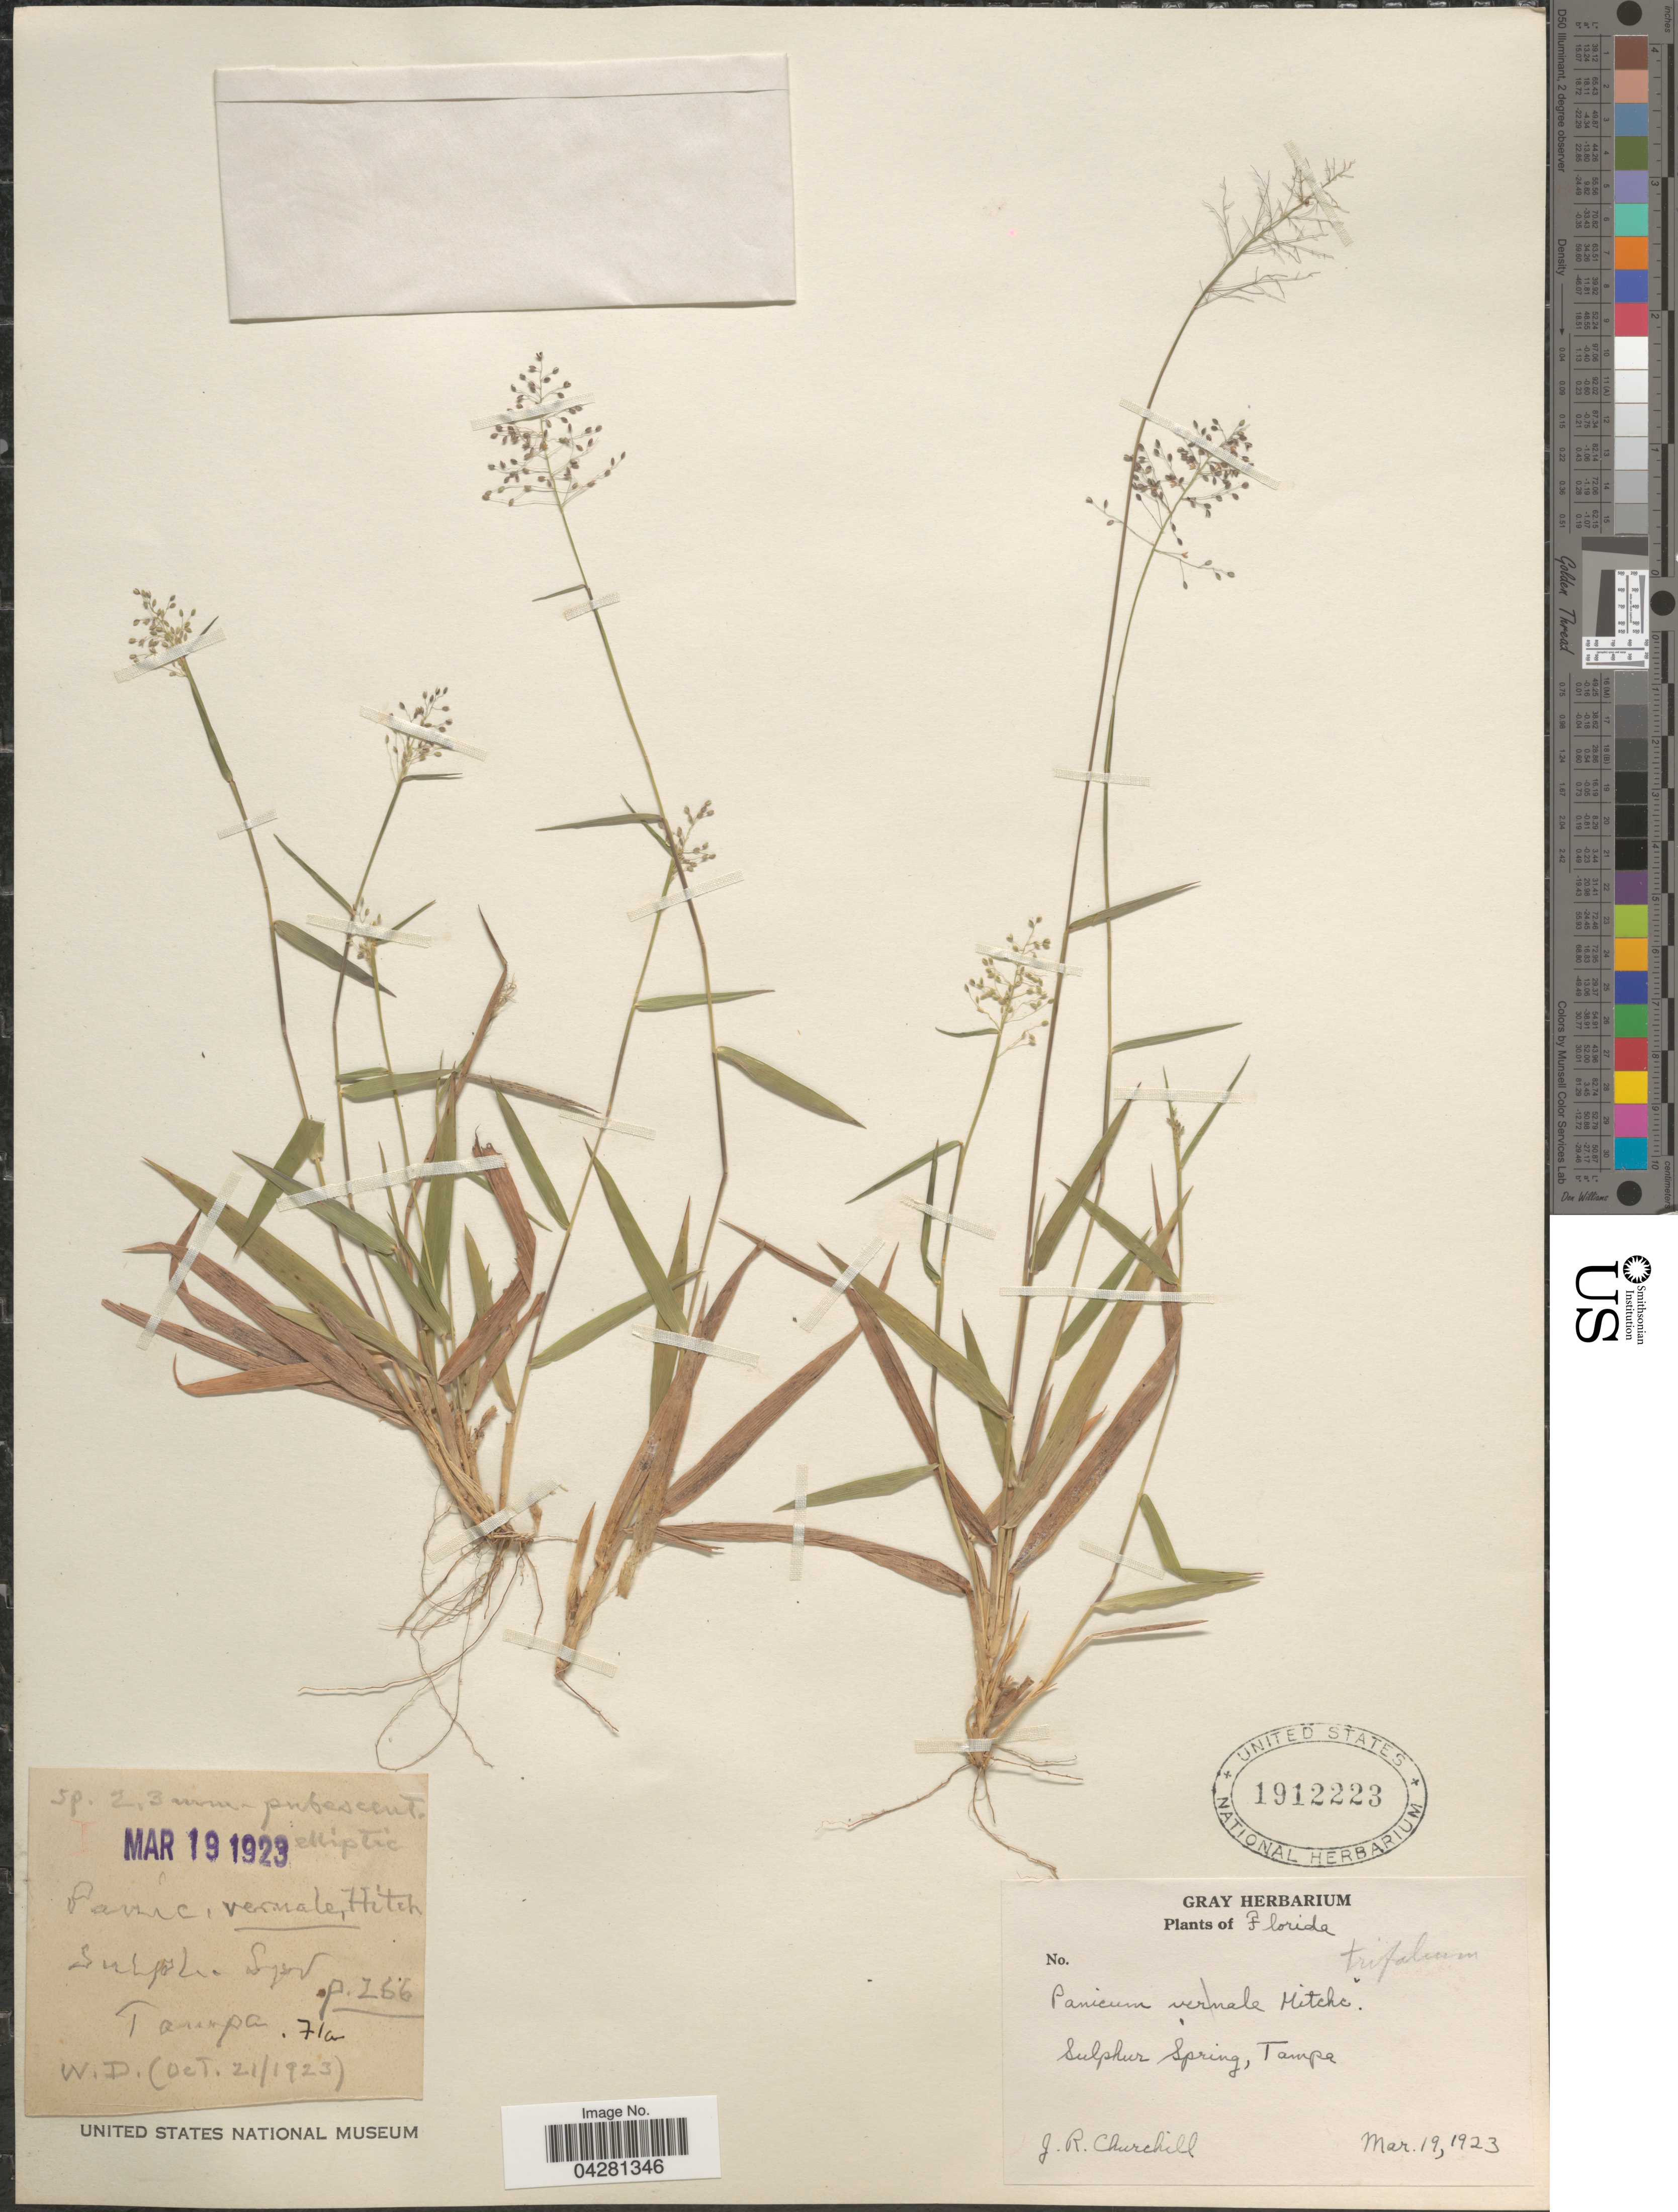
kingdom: Plantae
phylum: Tracheophyta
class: Liliopsida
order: Poales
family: Poaceae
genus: Dichanthelium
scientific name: Dichanthelium dichotomum var. unciphyllum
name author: (Trin.) Davidse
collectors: J. Churchill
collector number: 71a?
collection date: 1923-03-19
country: United States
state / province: Florida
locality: Sulphur Spring, Tampa.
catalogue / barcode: US 1912223